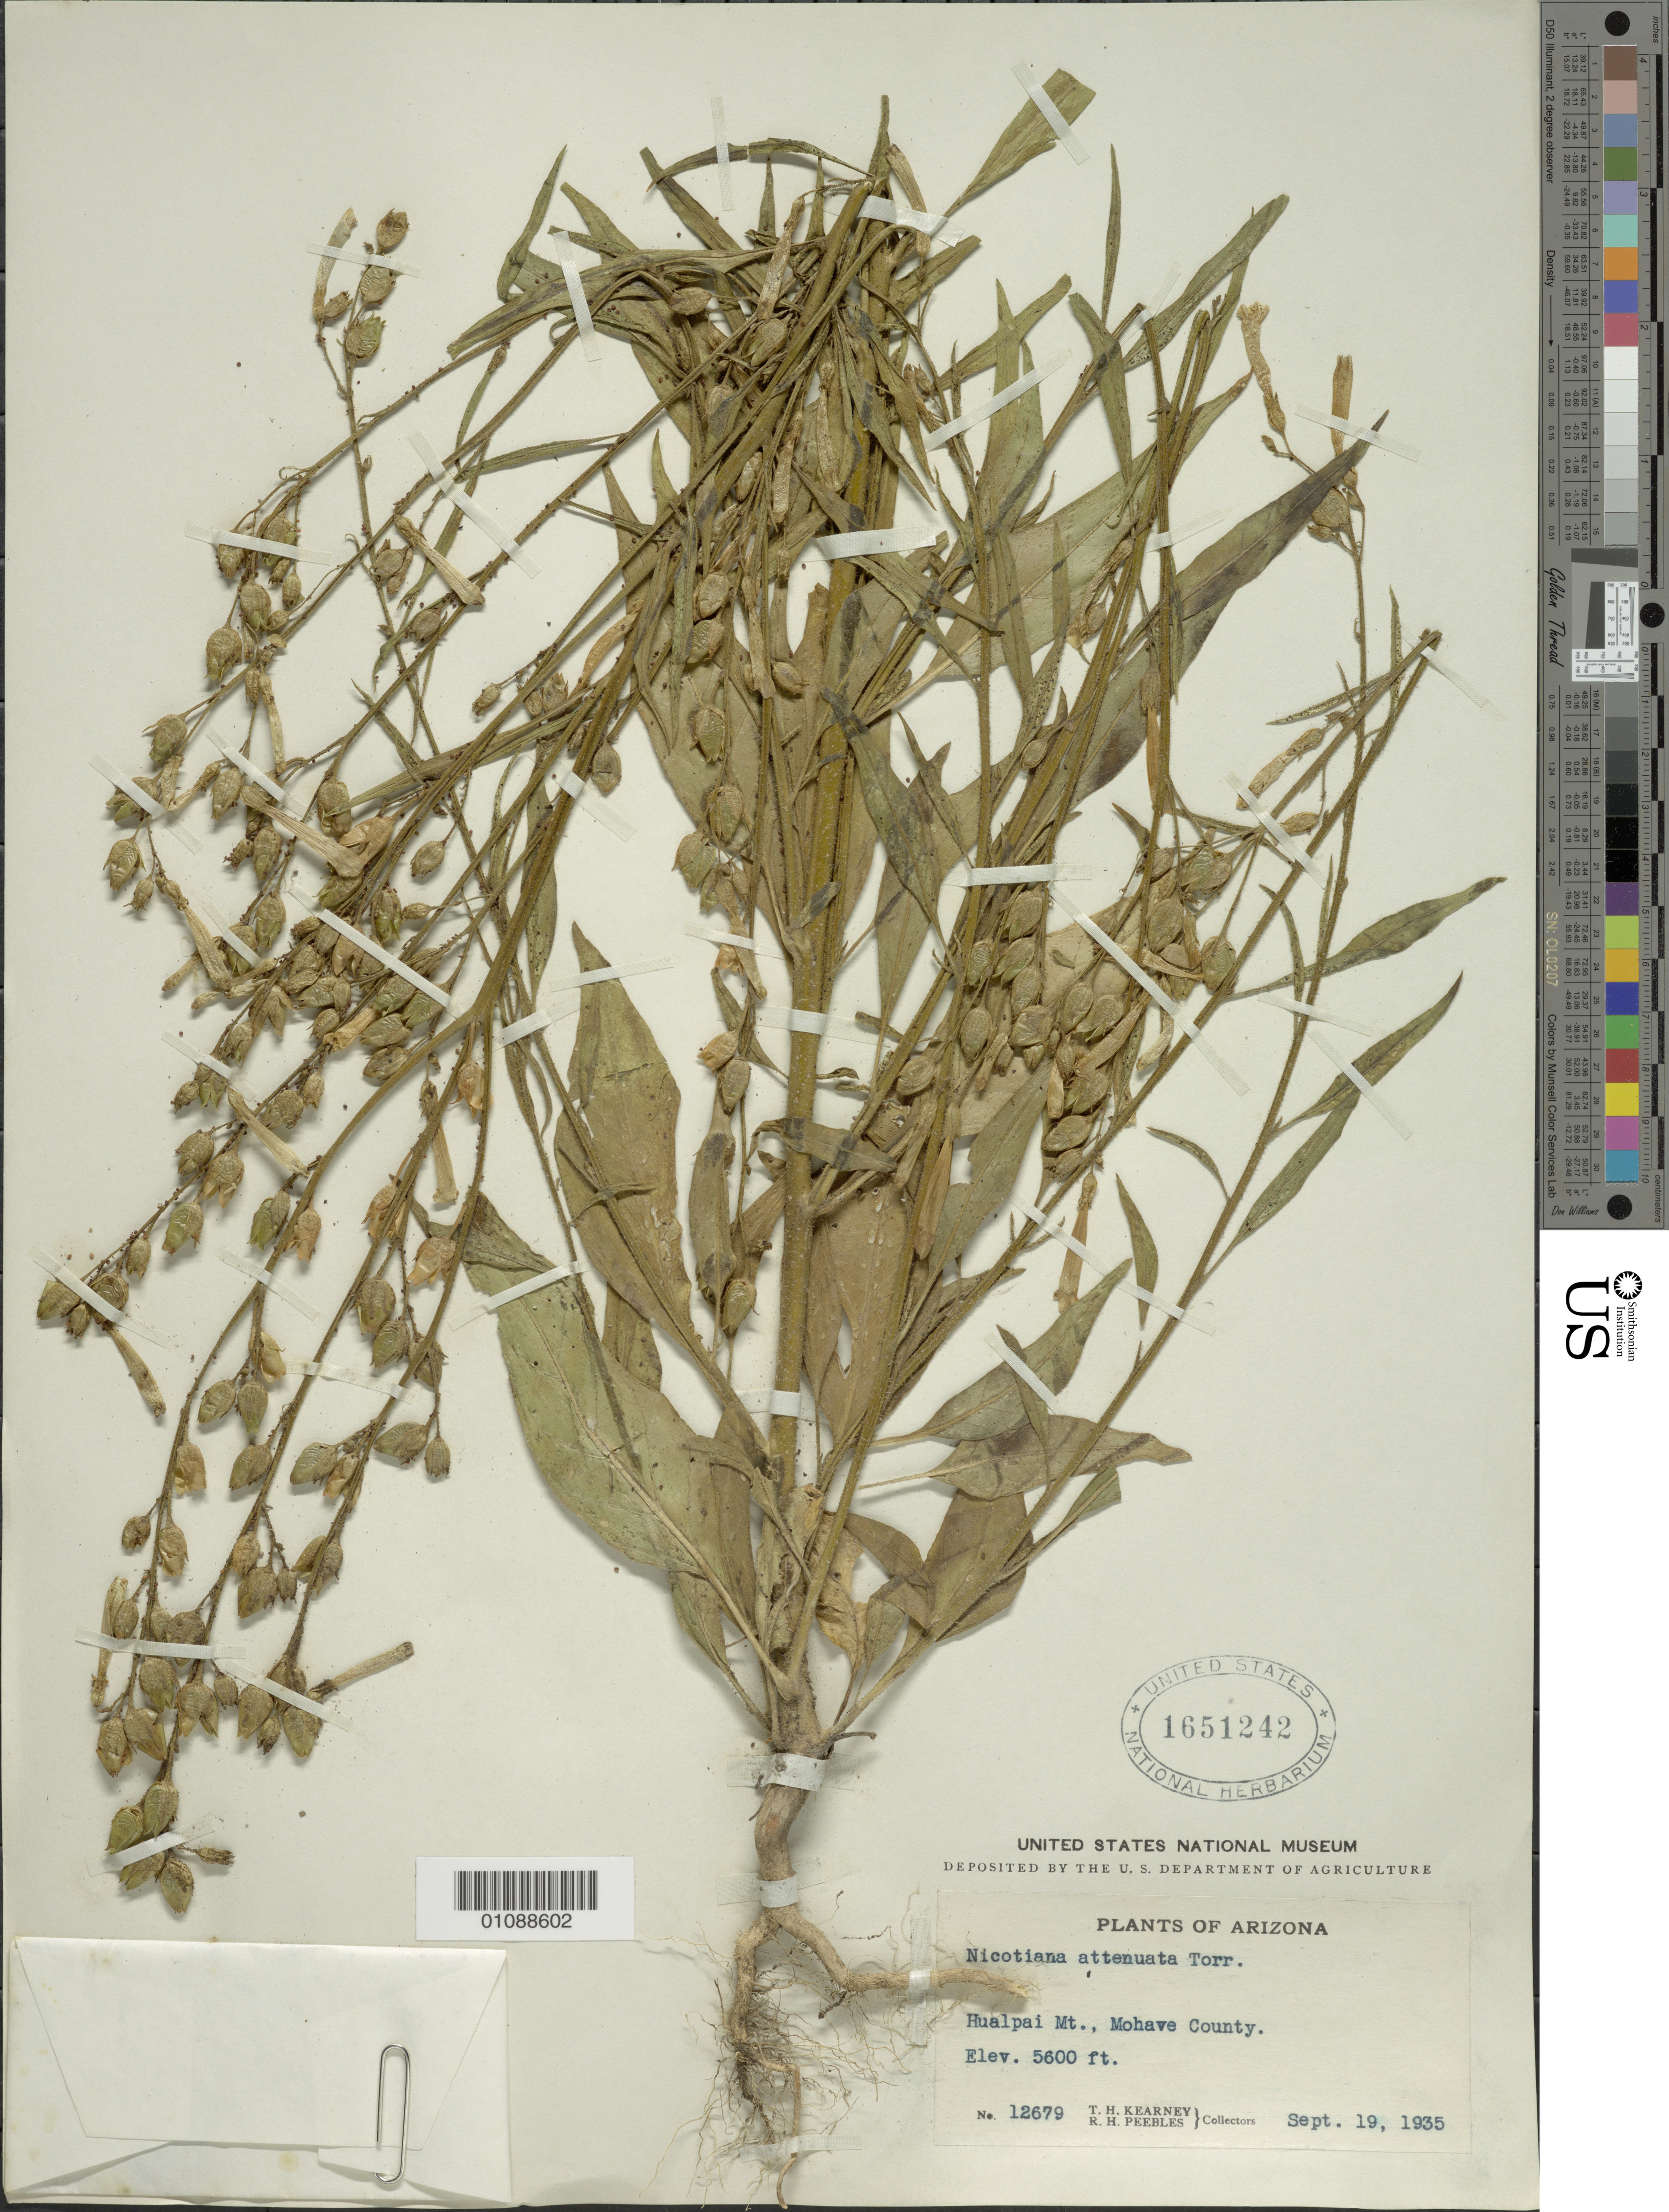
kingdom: Plantae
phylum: Tracheophyta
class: Magnoliopsida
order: Solanales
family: Solanaceae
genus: Nicotiana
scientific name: Nicotiana attenuata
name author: Torr. ex S. Watson in C. King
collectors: T. H. Kearney & R. H. Peebles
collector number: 12679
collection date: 1935-09-19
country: United States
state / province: Arizona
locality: Hualpai Mt., Mohave County.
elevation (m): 1707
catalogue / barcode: US 1651242